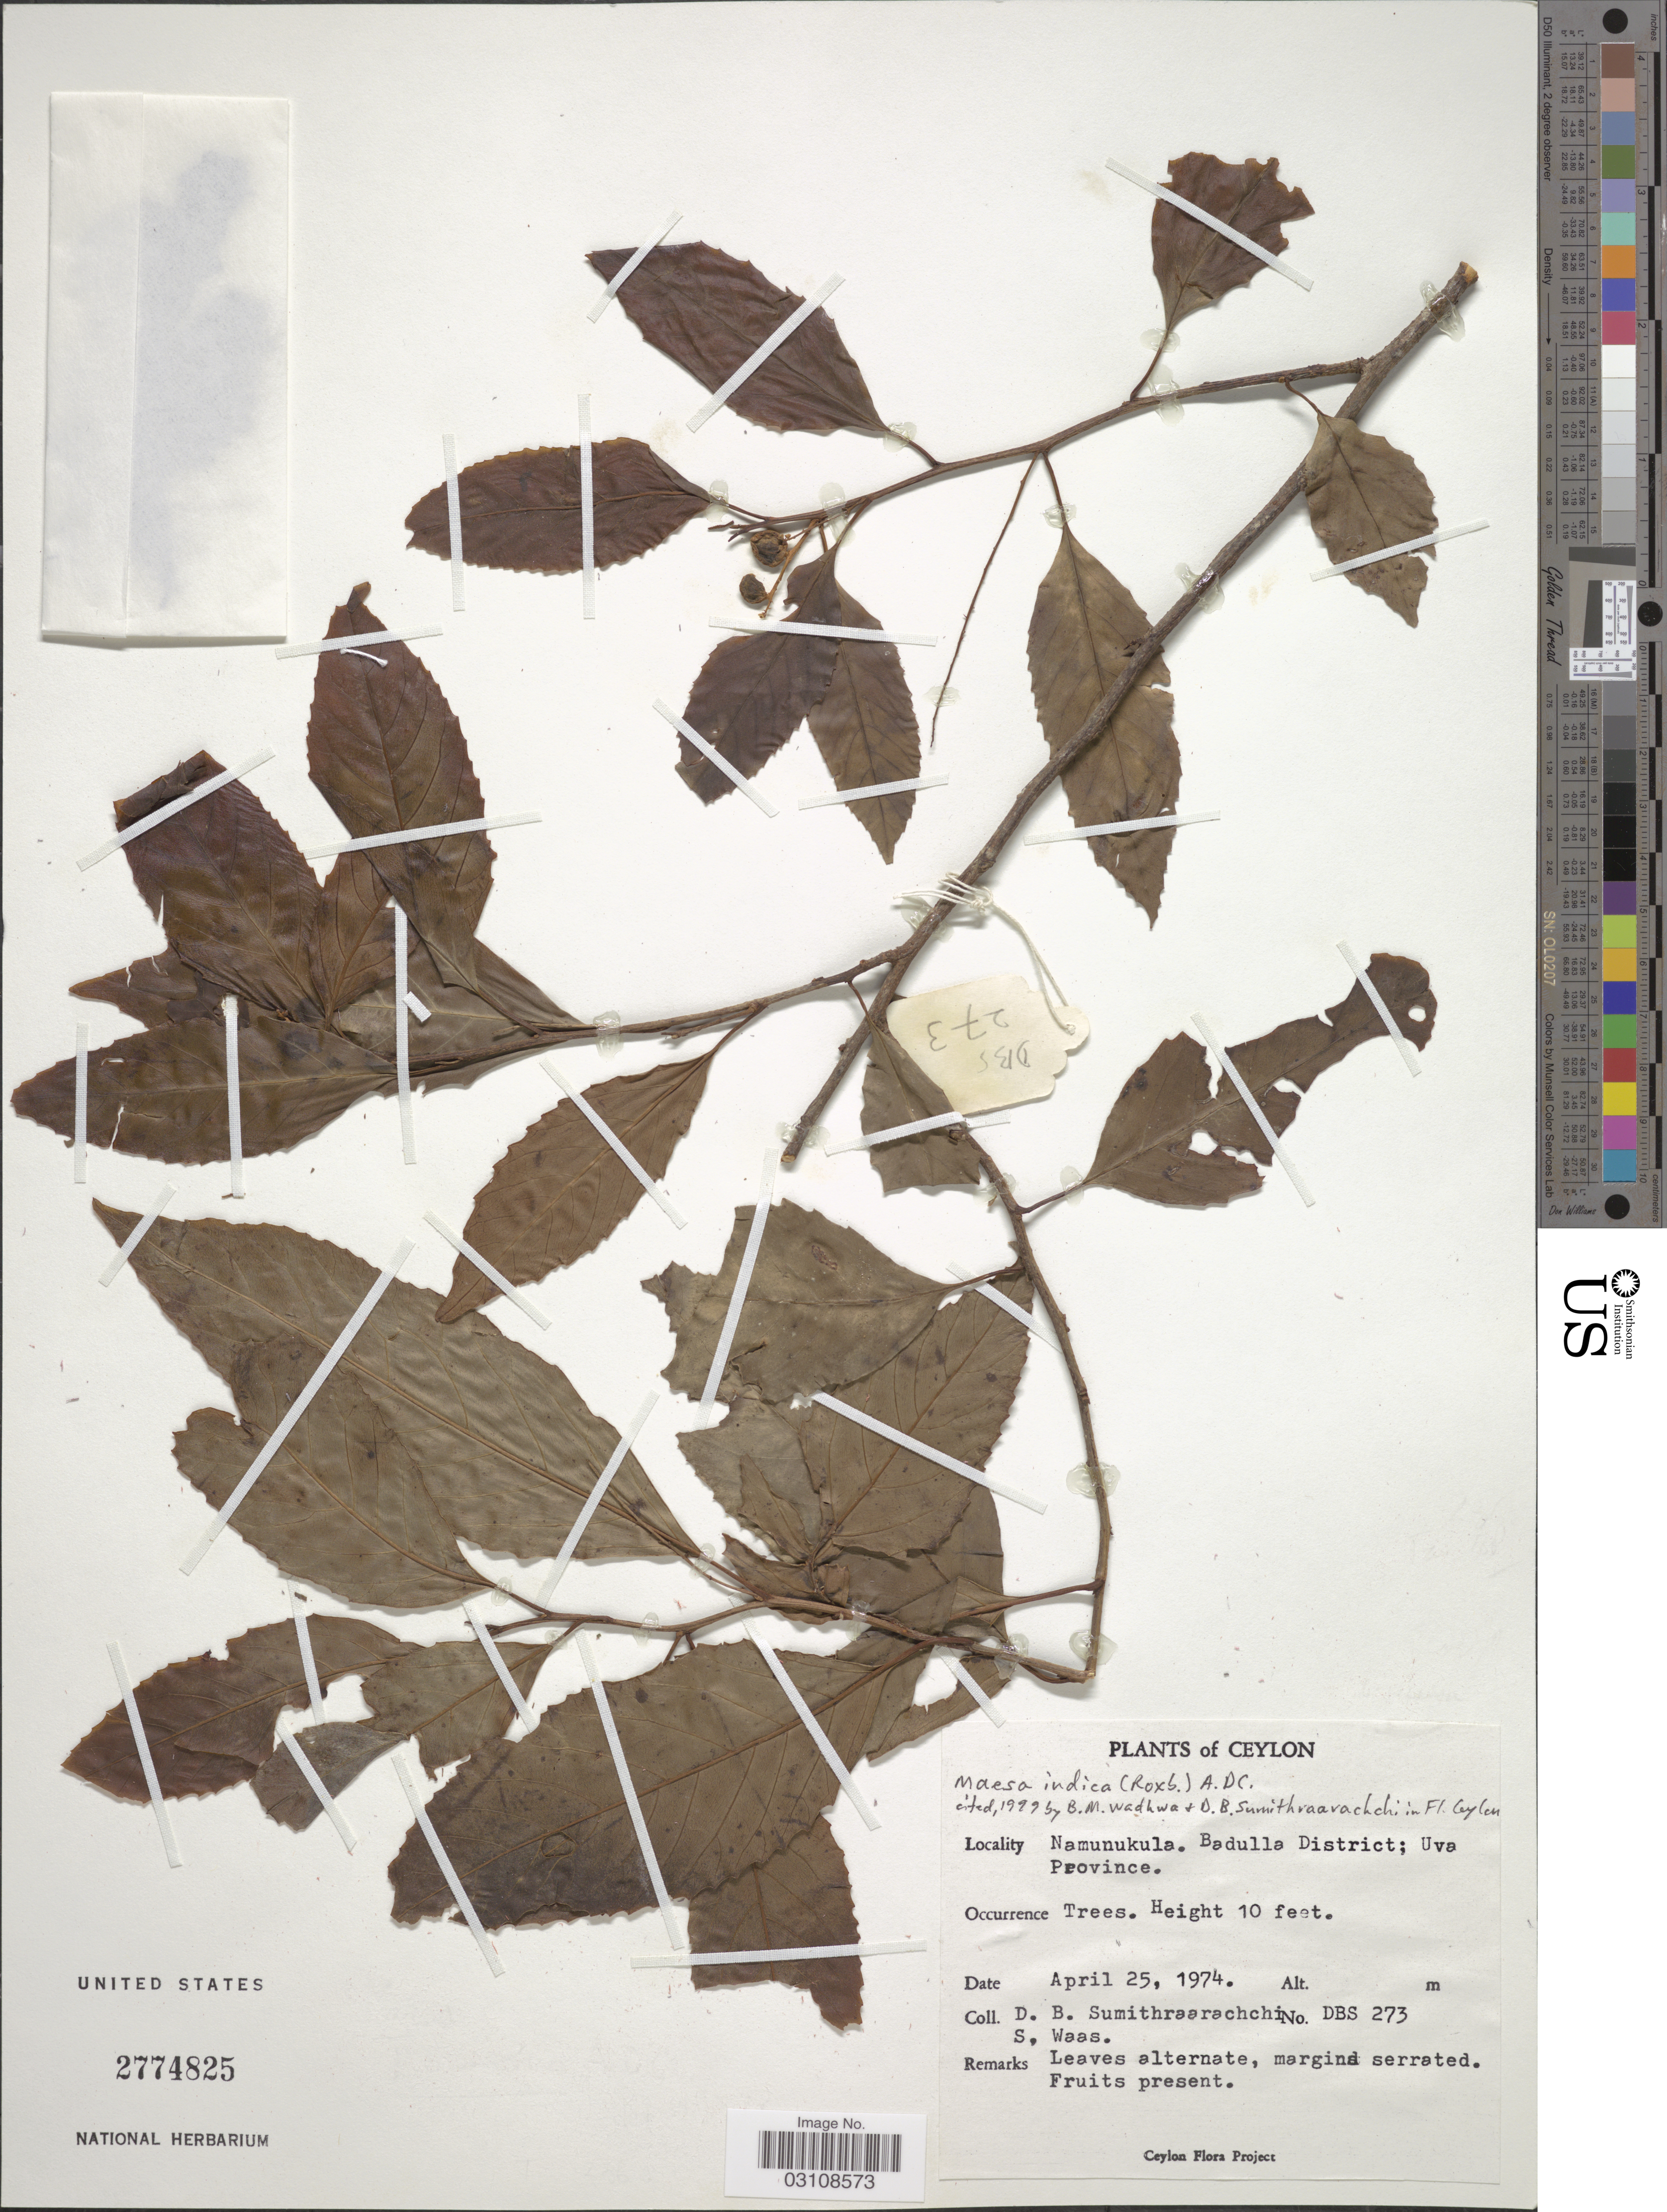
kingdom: Plantae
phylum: Tracheophyta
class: Magnoliopsida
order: Ericales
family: Primulaceae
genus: Maesa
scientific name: Maesa indica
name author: (Roxb.) A. DC.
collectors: D. B. Sumithraarachchi & S. Waas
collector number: DBS273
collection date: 1974-04-25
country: Sri Lanka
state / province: Uva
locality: Ceylon. Namunukula. Badulla District.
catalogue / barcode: US 2774825